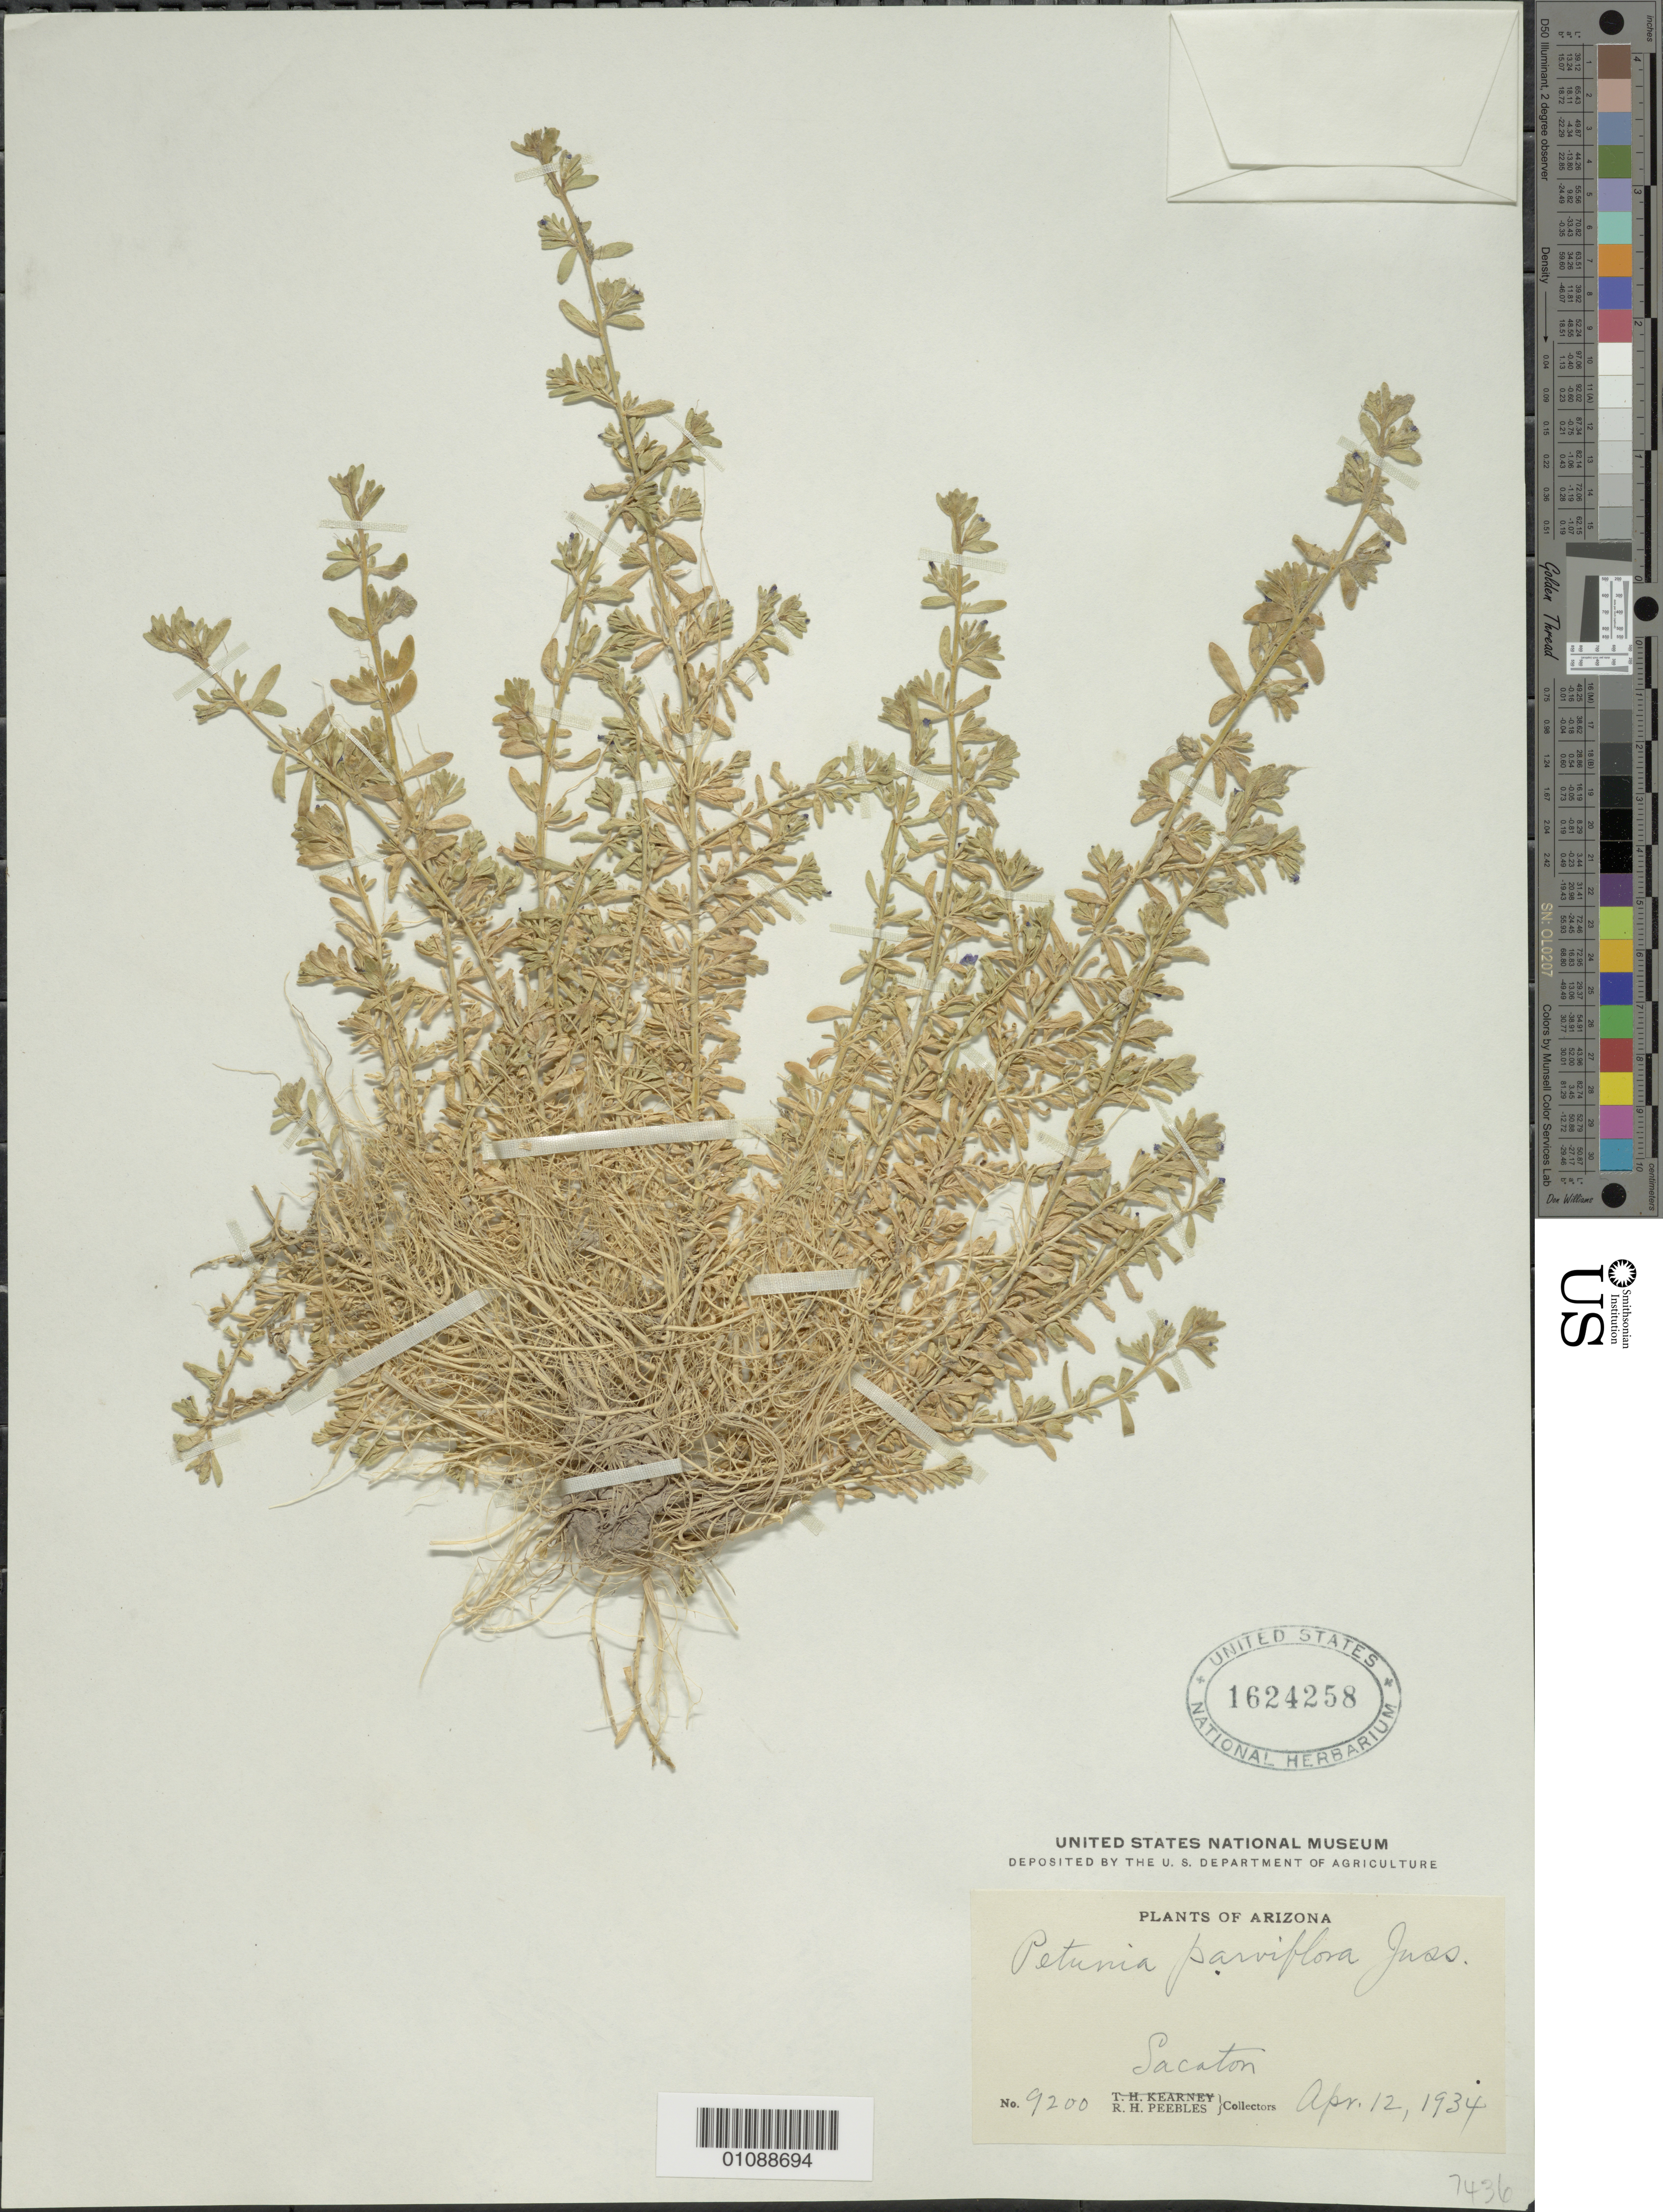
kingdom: Plantae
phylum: Tracheophyta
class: Magnoliopsida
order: Solanales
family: Solanaceae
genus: Petunia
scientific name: Petunia parviflora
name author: Juss.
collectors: R. H. Peebles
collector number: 9200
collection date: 1934-04-12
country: United States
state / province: Arizona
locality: Sacaton.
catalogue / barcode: US 1624258